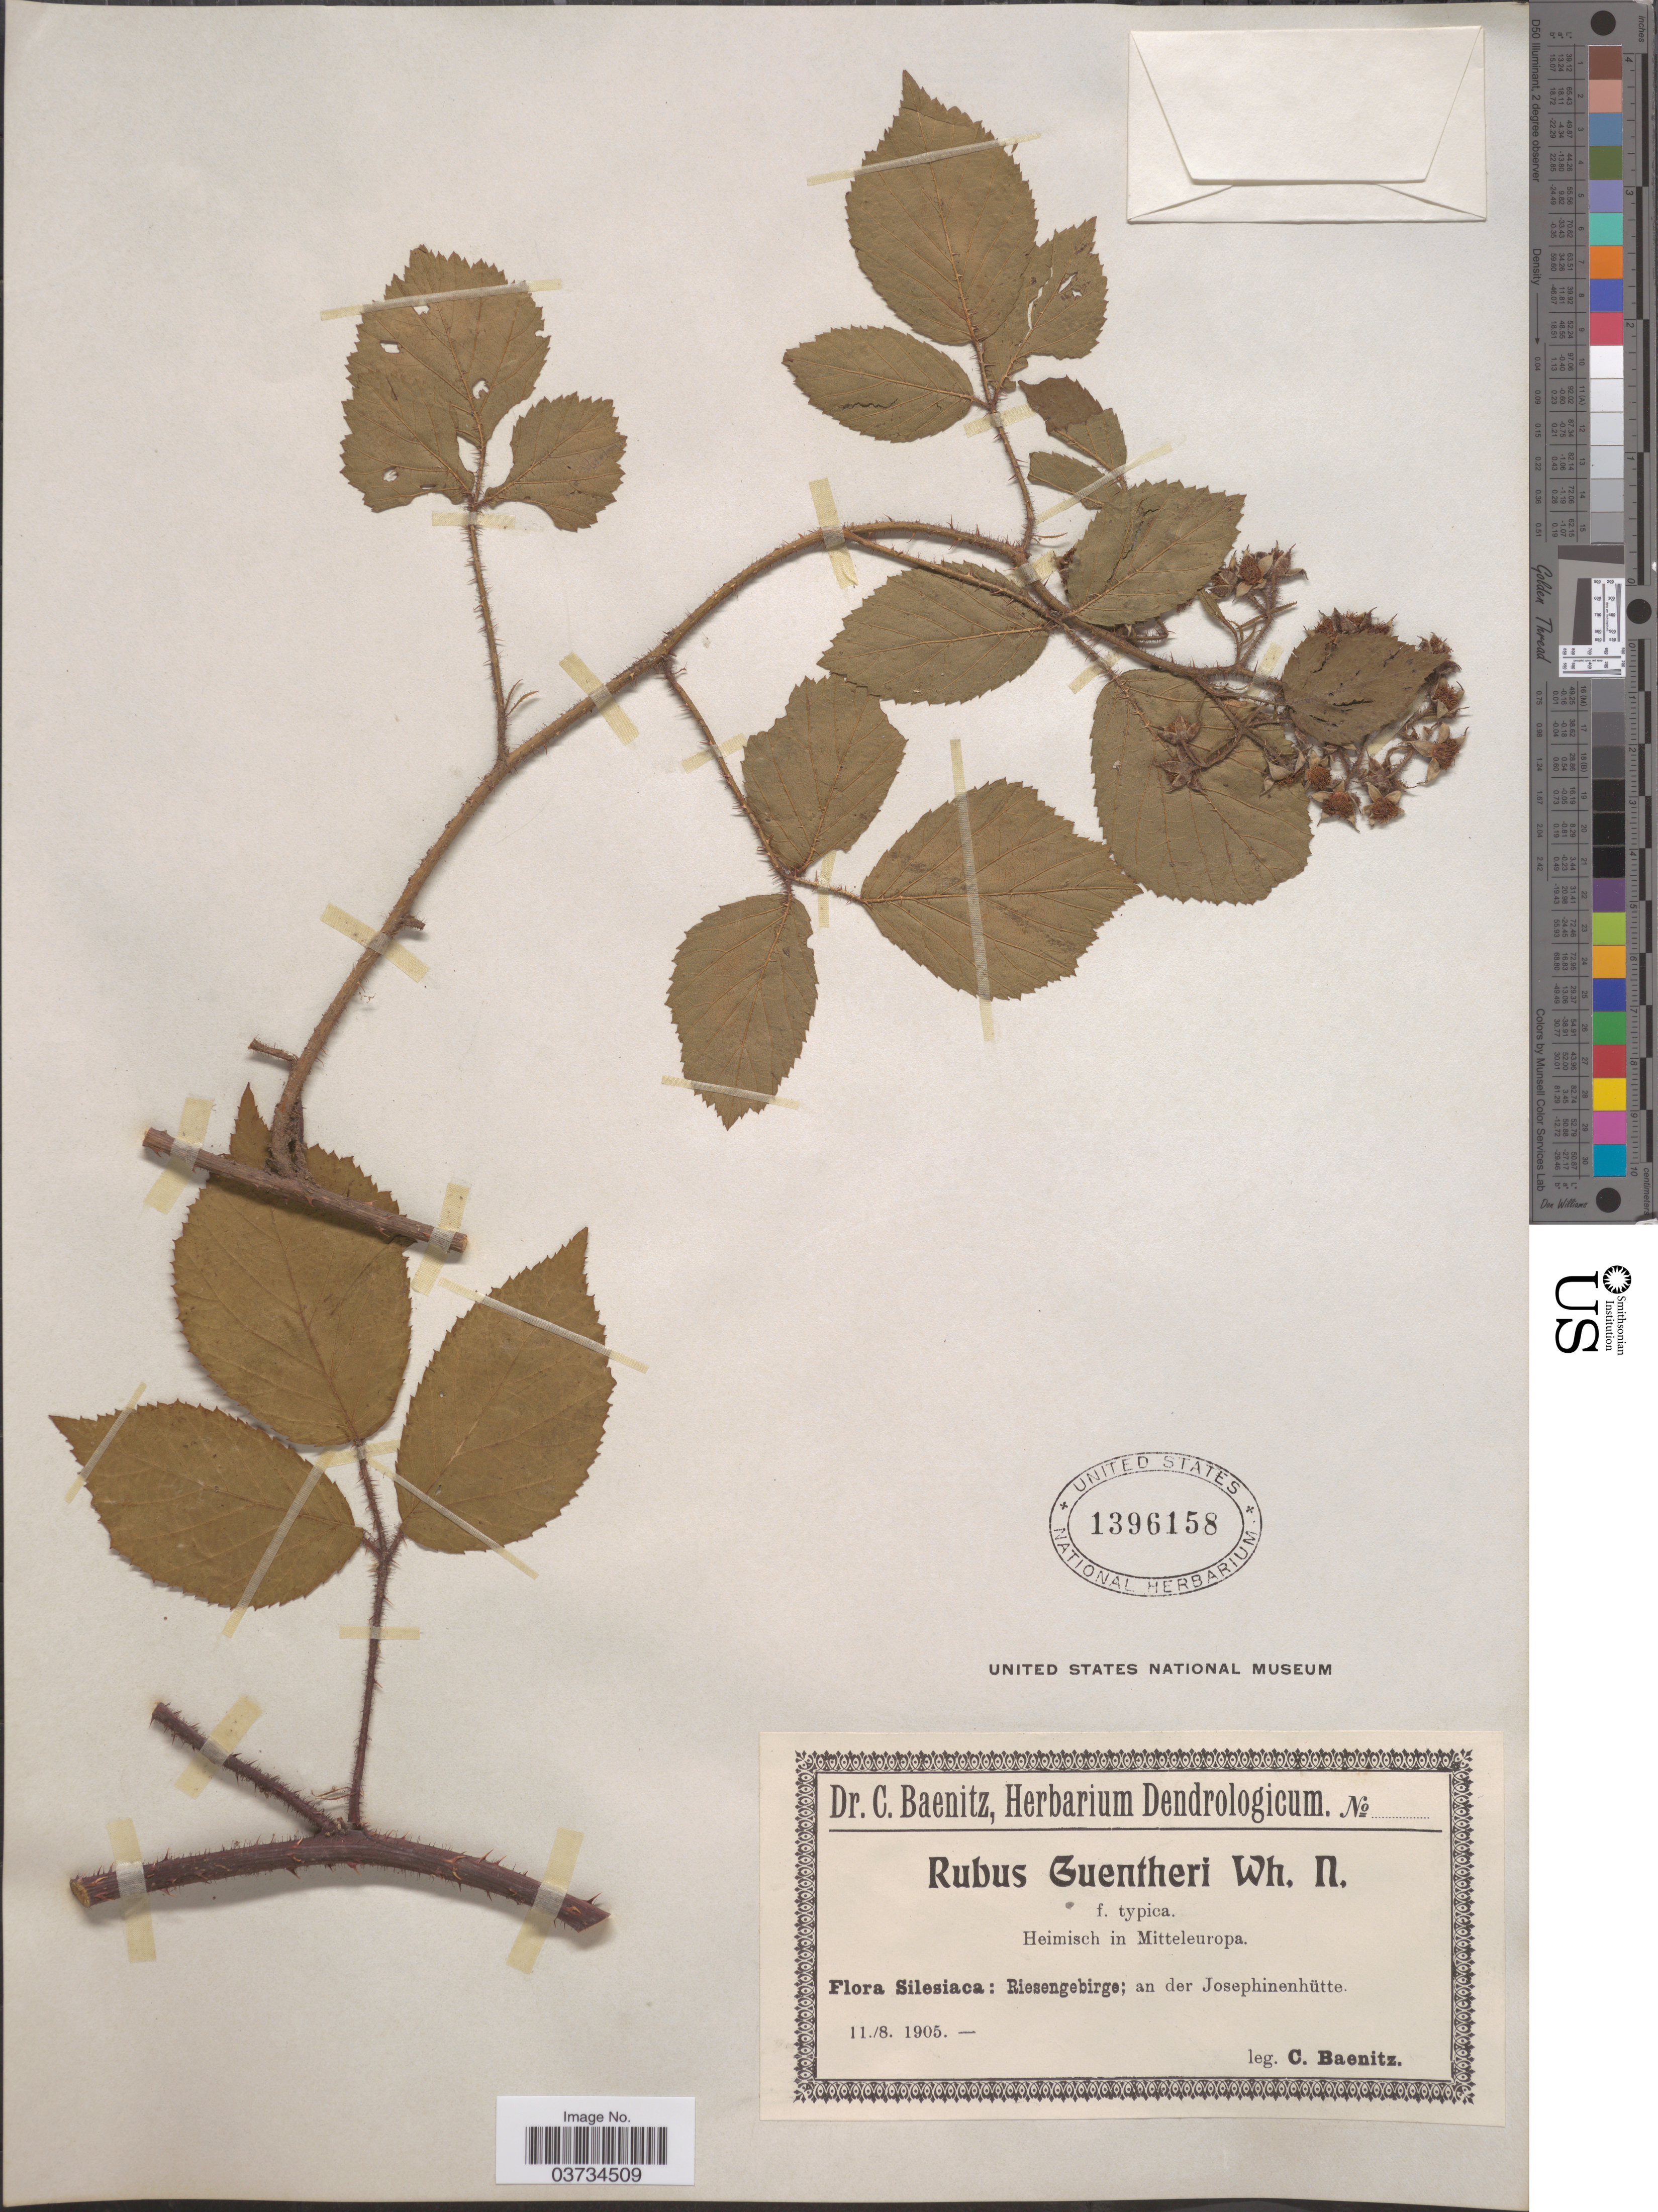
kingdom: Plantae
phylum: Tracheophyta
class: Magnoliopsida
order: Rosales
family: Rosaceae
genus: Rubus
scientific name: Rubus guntheri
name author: Weihe & Nees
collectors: C. G. Baenitz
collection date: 1905-08-11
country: Poland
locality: Silesiaca: Riesengebirge; an der Josephinenhütte.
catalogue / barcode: US 1396158